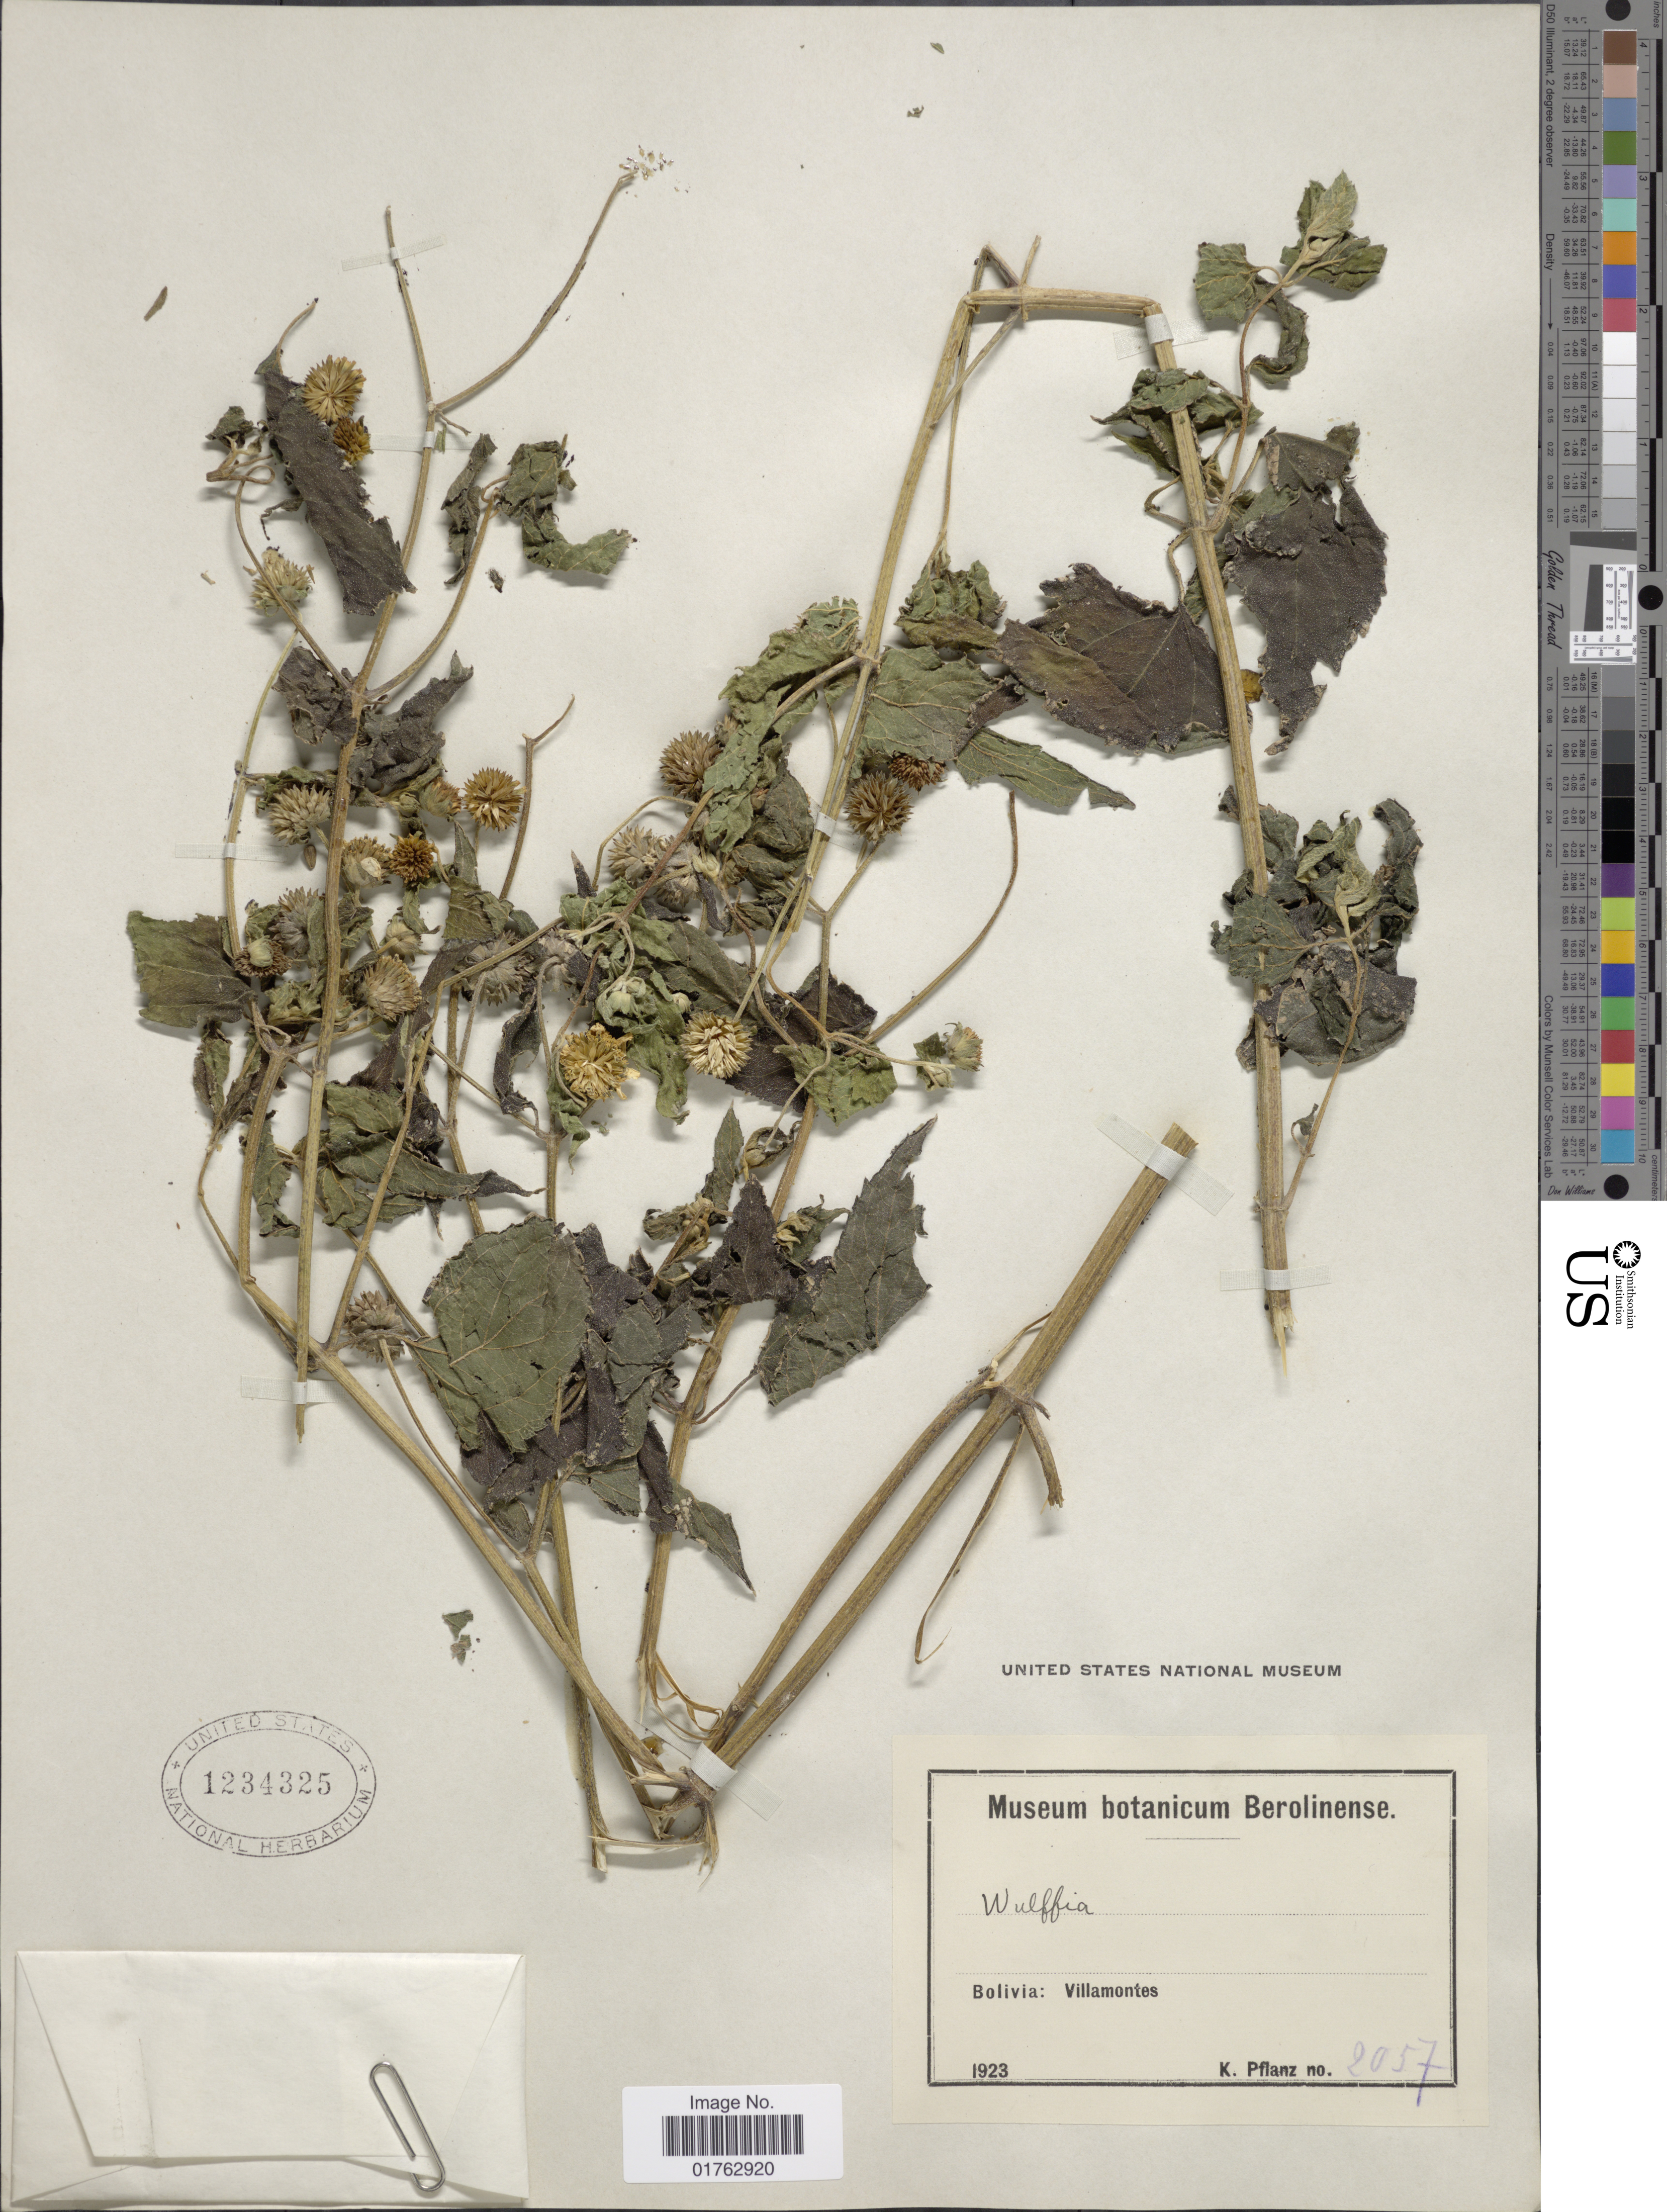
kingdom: Plantae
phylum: Tracheophyta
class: Magnoliopsida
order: Asterales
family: Asteraceae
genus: Wulffia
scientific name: Wulffia sp.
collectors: K. Pflanz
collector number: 2057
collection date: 1923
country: Bolivia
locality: Villamontes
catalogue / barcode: US 1234325